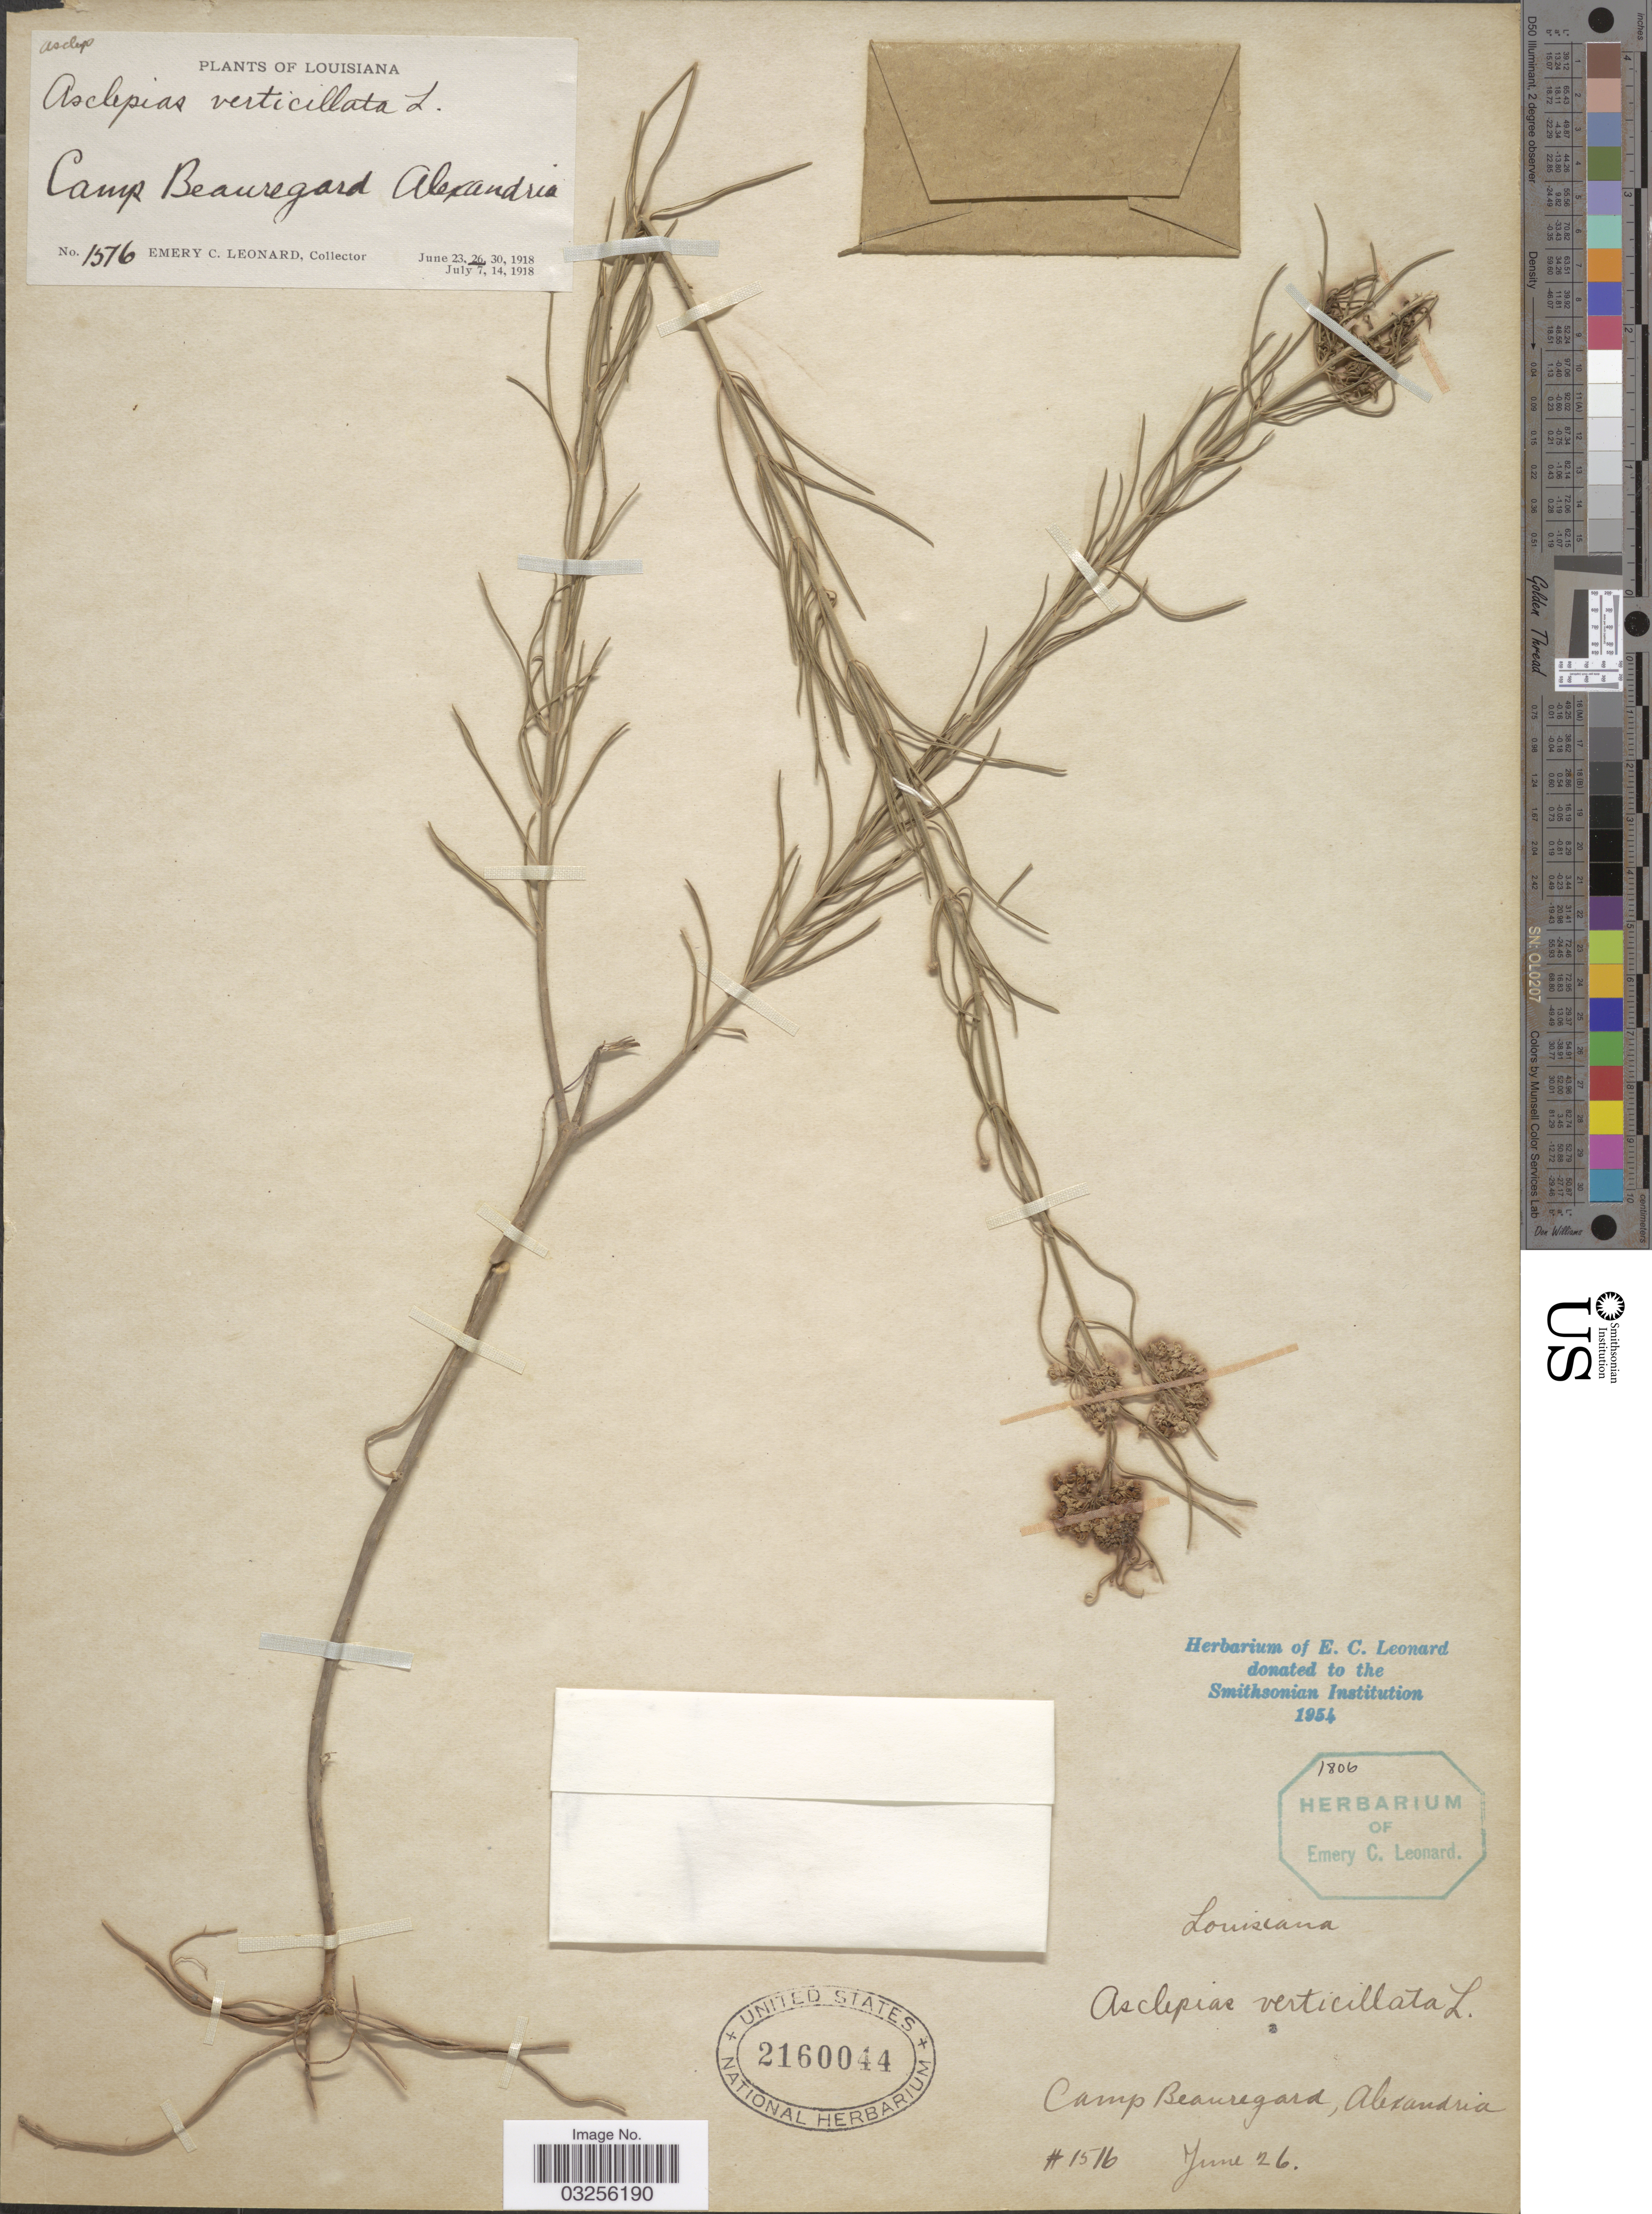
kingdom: Plantae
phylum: Tracheophyta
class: Magnoliopsida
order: Gentianales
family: Apocynaceae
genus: Asclepias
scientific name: Asclepias verticillata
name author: L.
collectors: E. C. Leonard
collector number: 1516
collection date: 1918-06-26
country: United States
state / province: Louisiana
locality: Camp Beauregard Alexandria.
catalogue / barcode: US 2160044